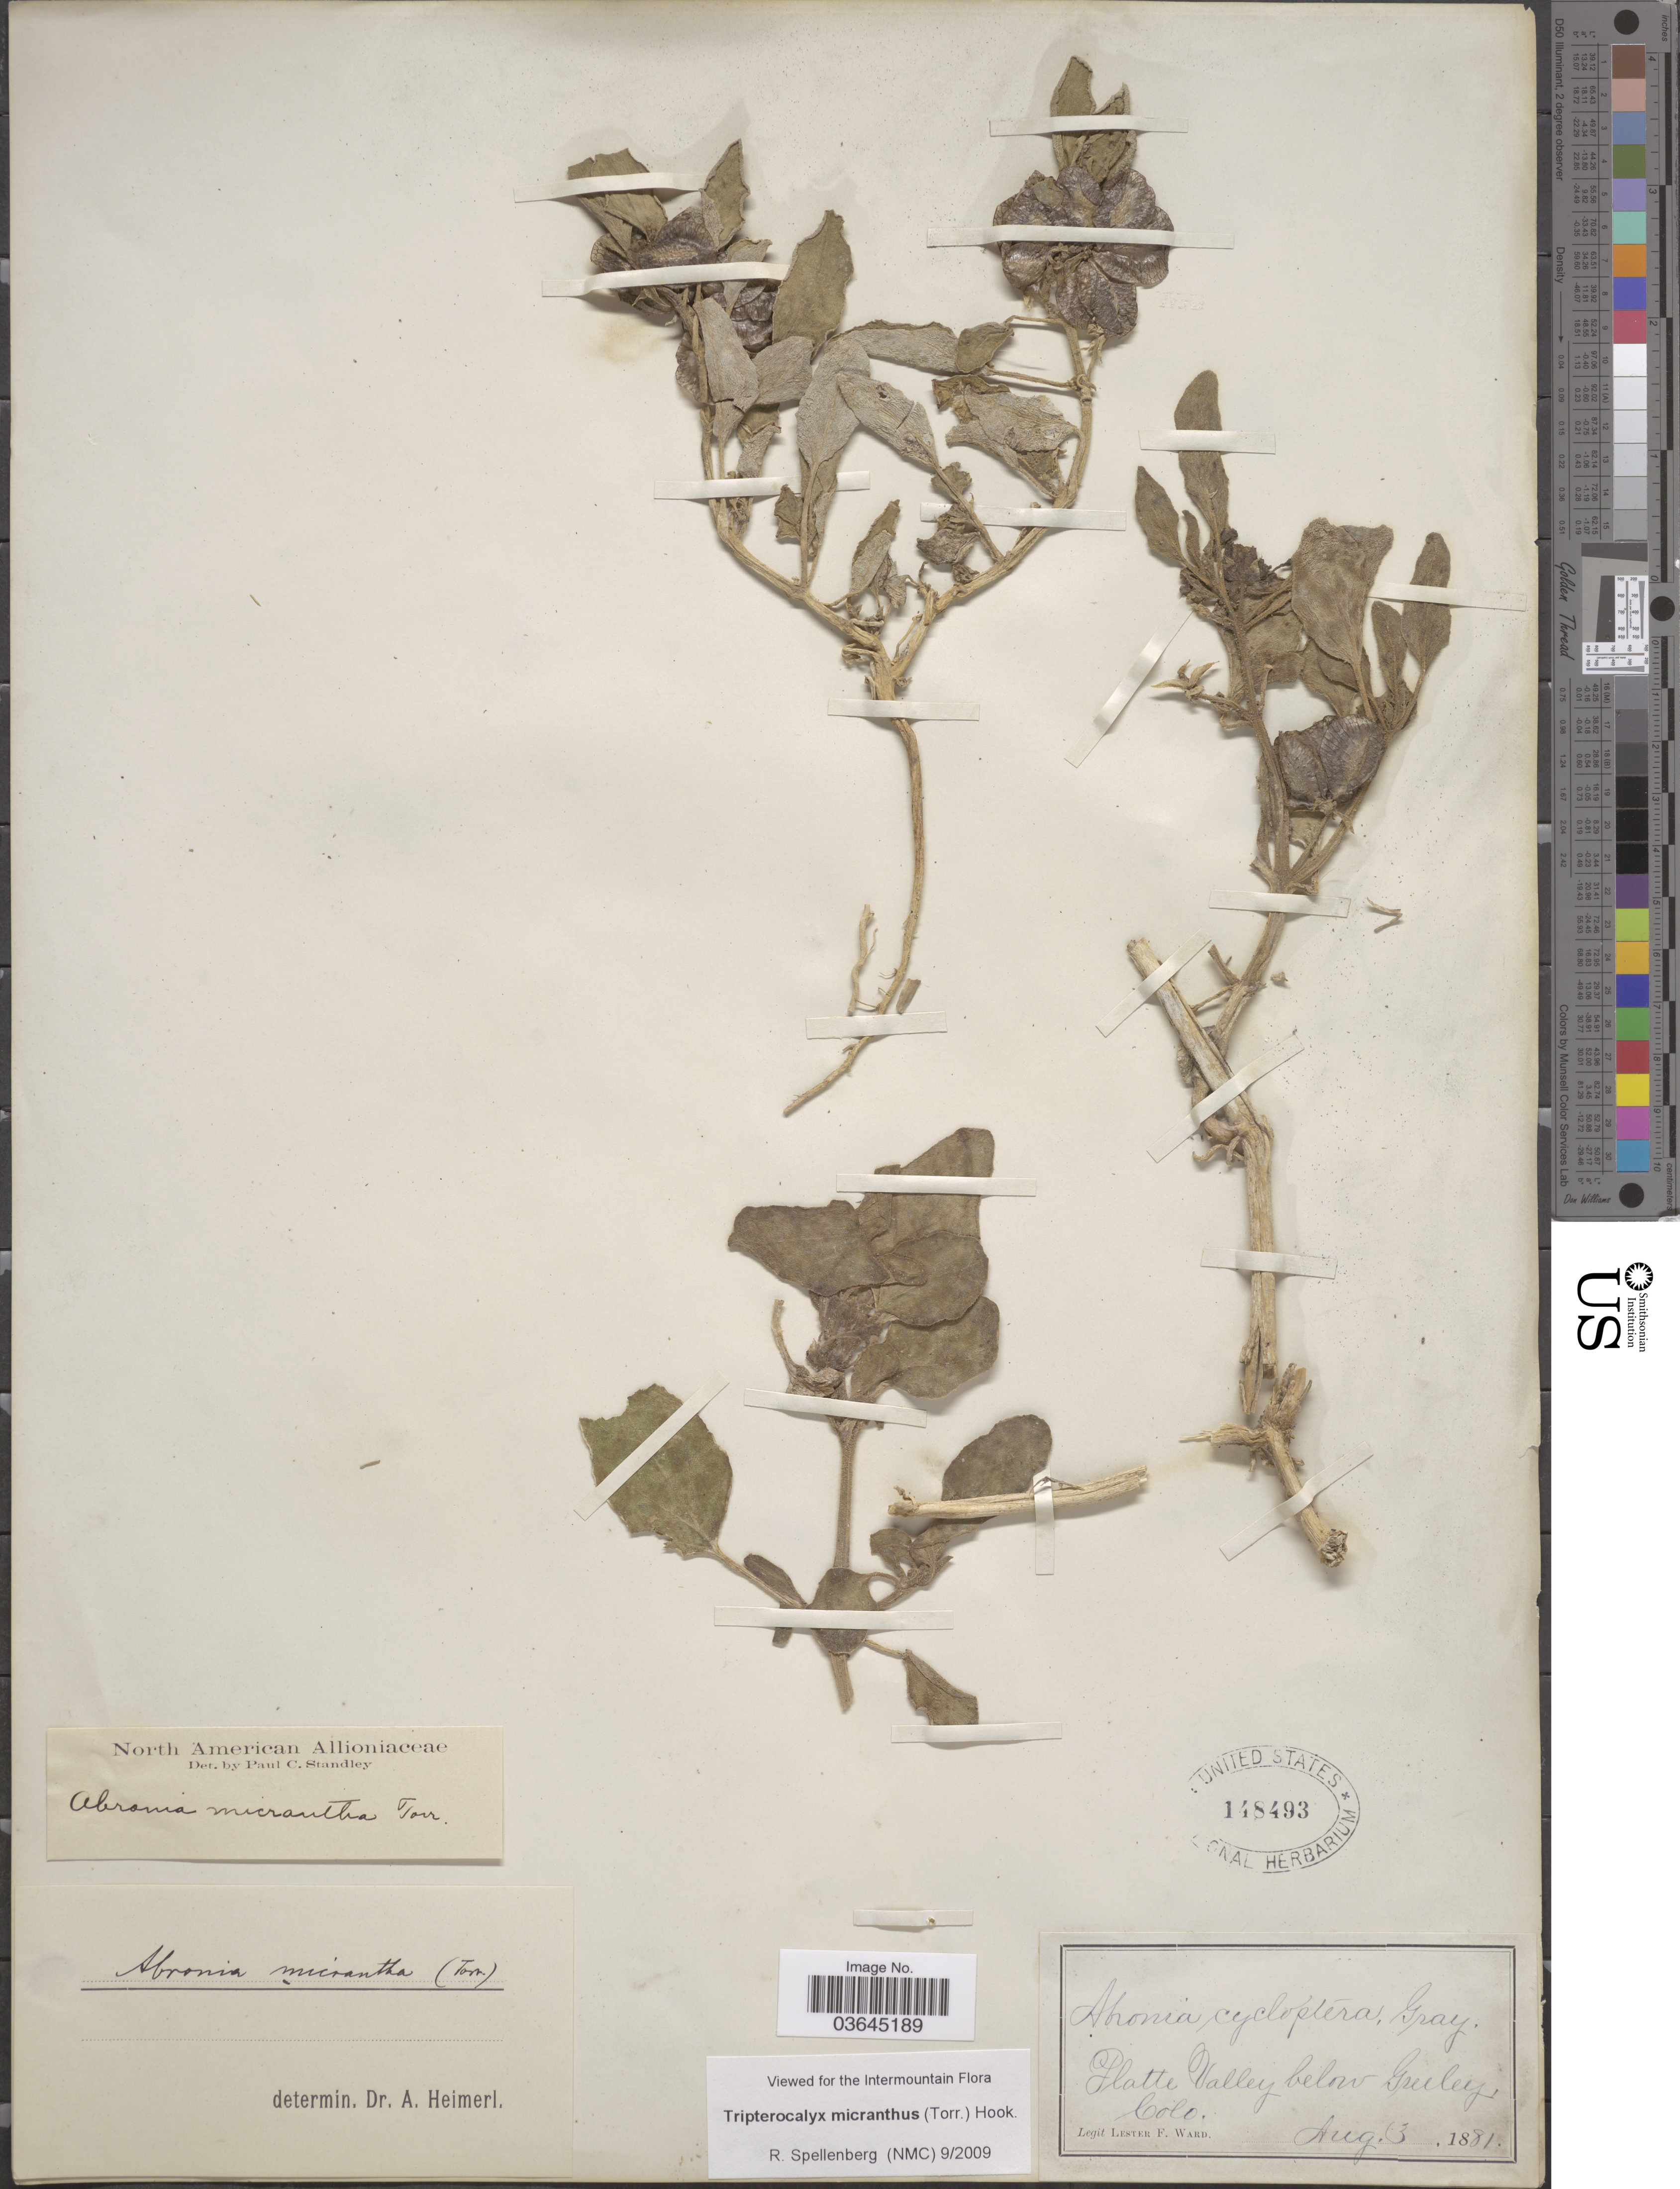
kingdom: Plantae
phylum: Tracheophyta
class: Magnoliopsida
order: Caryophyllales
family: Nyctaginaceae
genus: Tripterocalyx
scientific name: Tripterocalyx micranthus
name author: (Torr.) Hook.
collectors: L. F. Ward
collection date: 1881-08-03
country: United States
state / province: Colorado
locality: Platte Valley below Greeley.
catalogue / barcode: US 148493